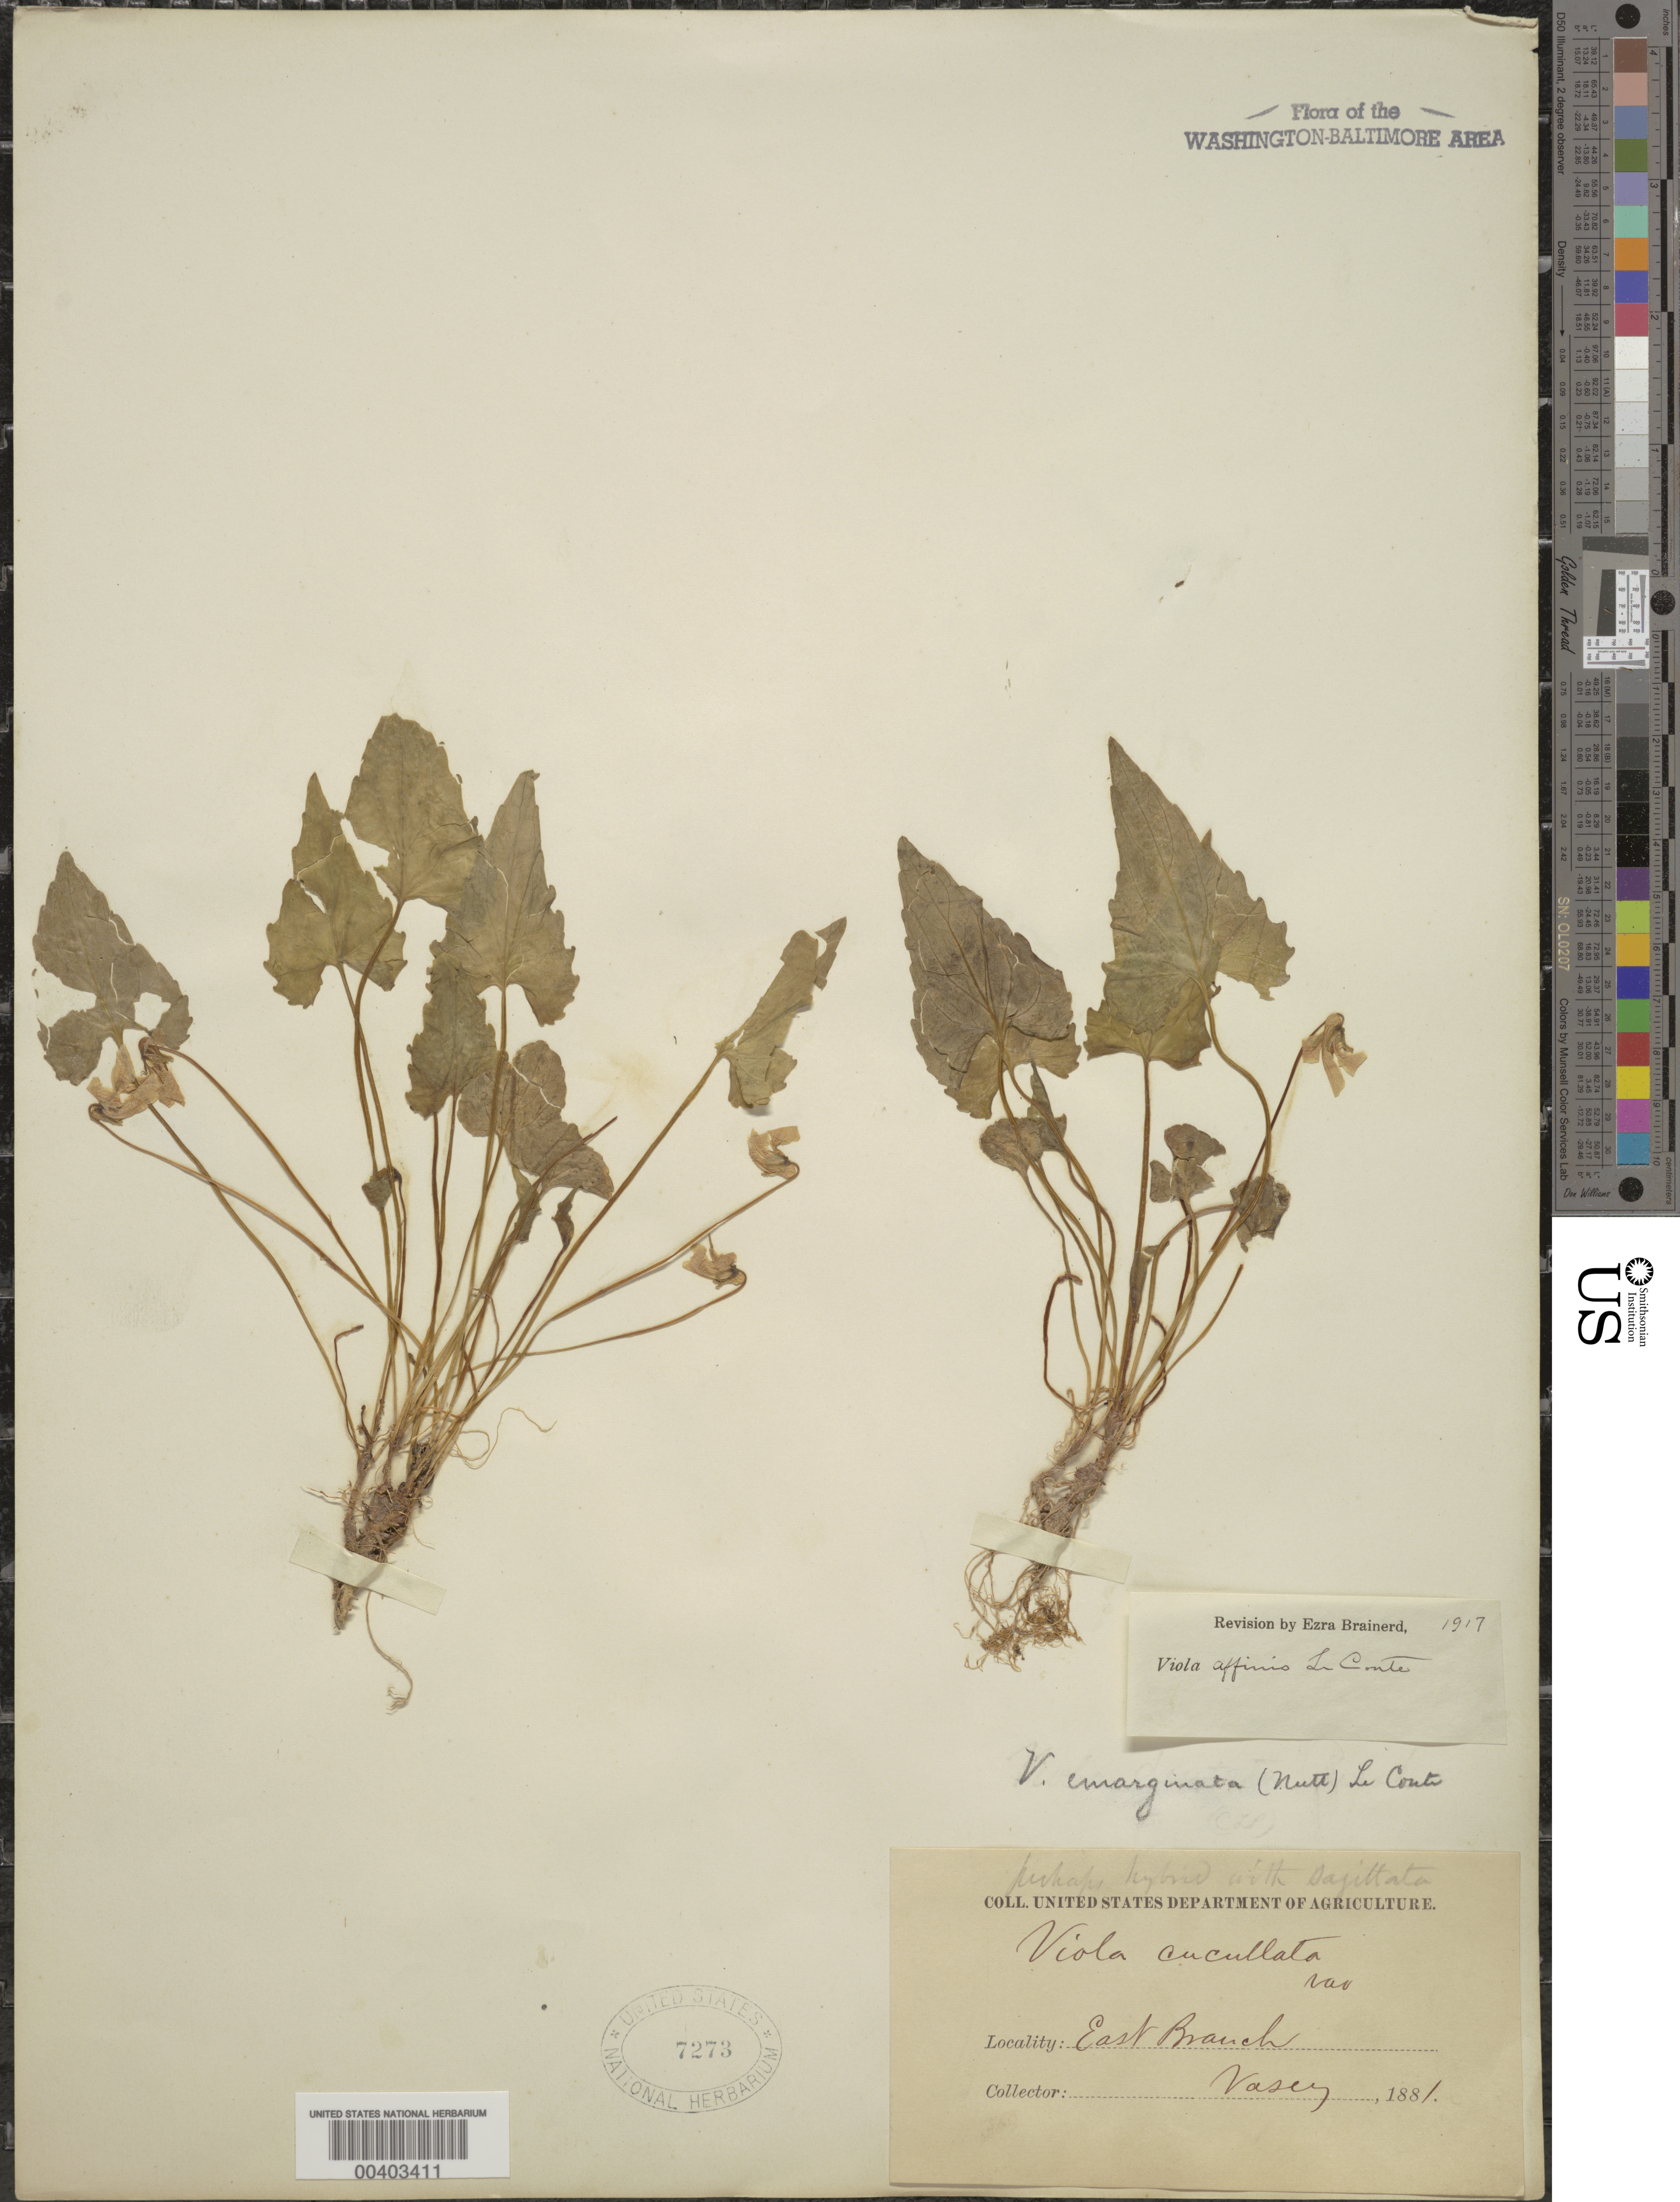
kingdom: Plantae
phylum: Tracheophyta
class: Magnoliopsida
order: Malpighiales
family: Violaceae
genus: Viola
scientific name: Viola sororia var. affinis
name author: (LeConte) McKinney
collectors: G. Vasey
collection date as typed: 1881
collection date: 1881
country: United States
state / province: District of Columbia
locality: East Branch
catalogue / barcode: US 7273